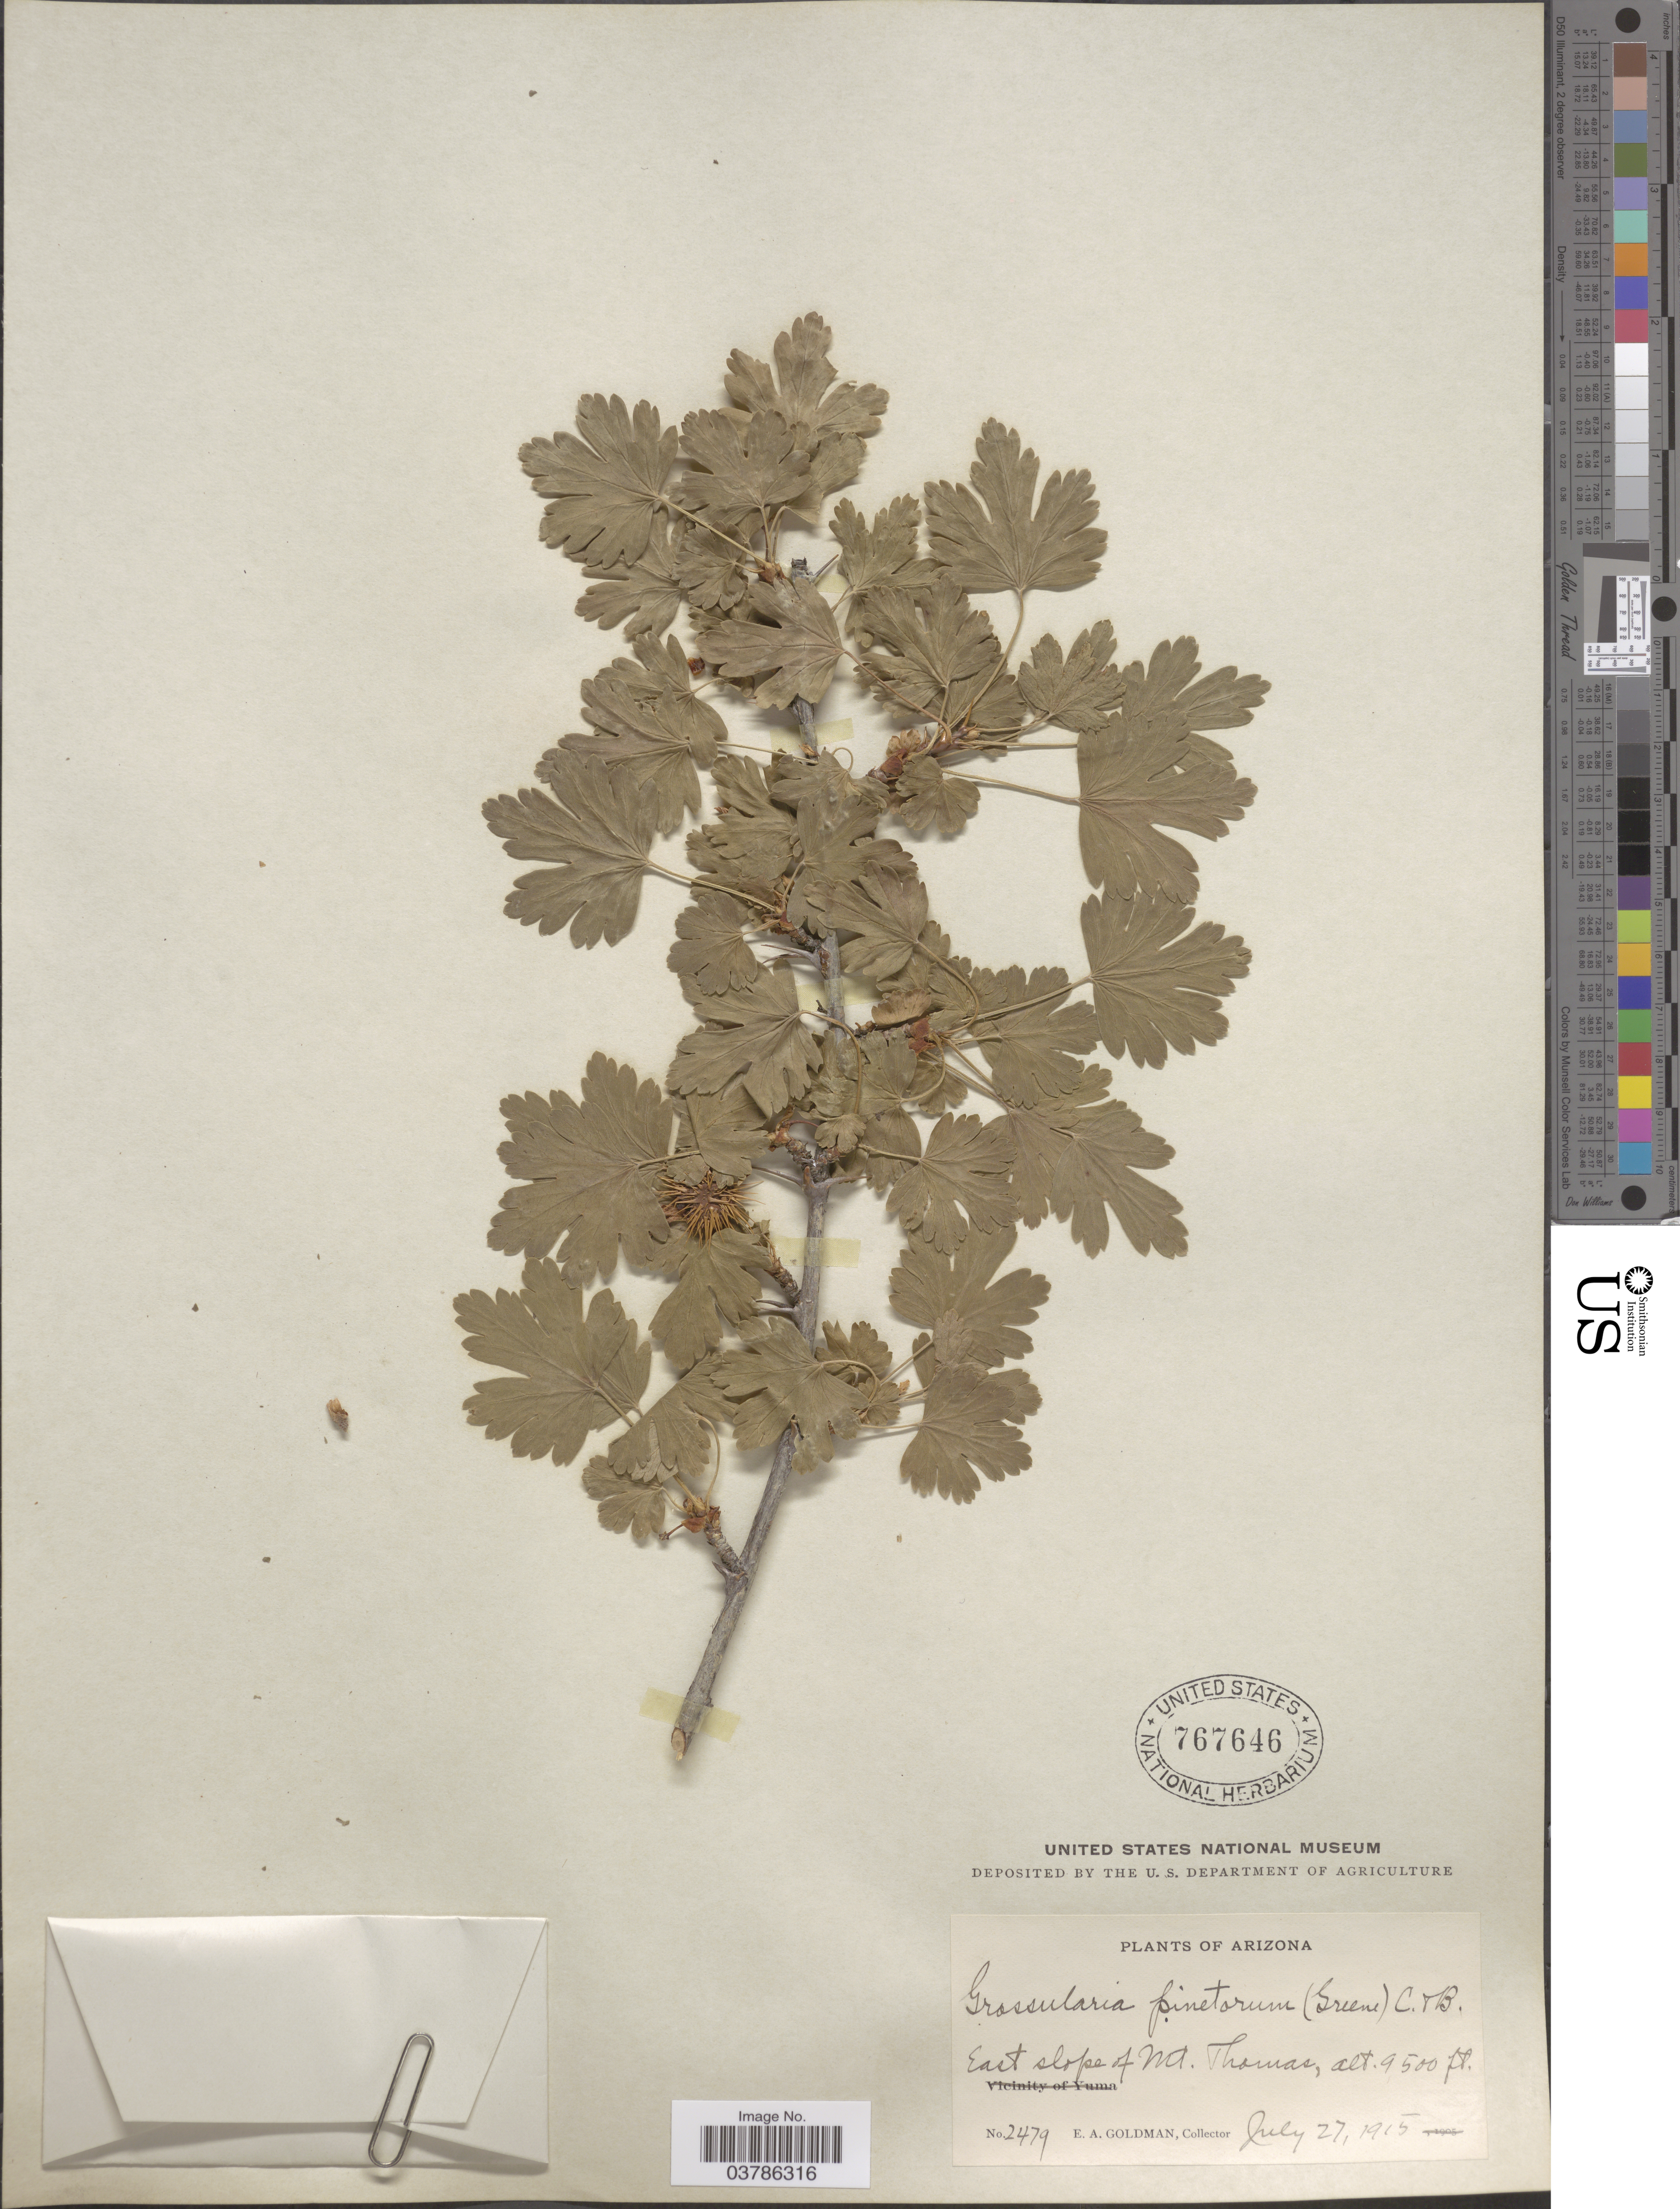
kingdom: Plantae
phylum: Tracheophyta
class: Magnoliopsida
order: Saxifragales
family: Grossulariaceae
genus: Ribes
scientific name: Ribes pinetorum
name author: Greene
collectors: E. A. Goldman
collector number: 2479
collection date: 1915-07-27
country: United States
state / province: Arizona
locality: East slope of Mt. Thomas.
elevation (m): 2896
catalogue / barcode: US 767646